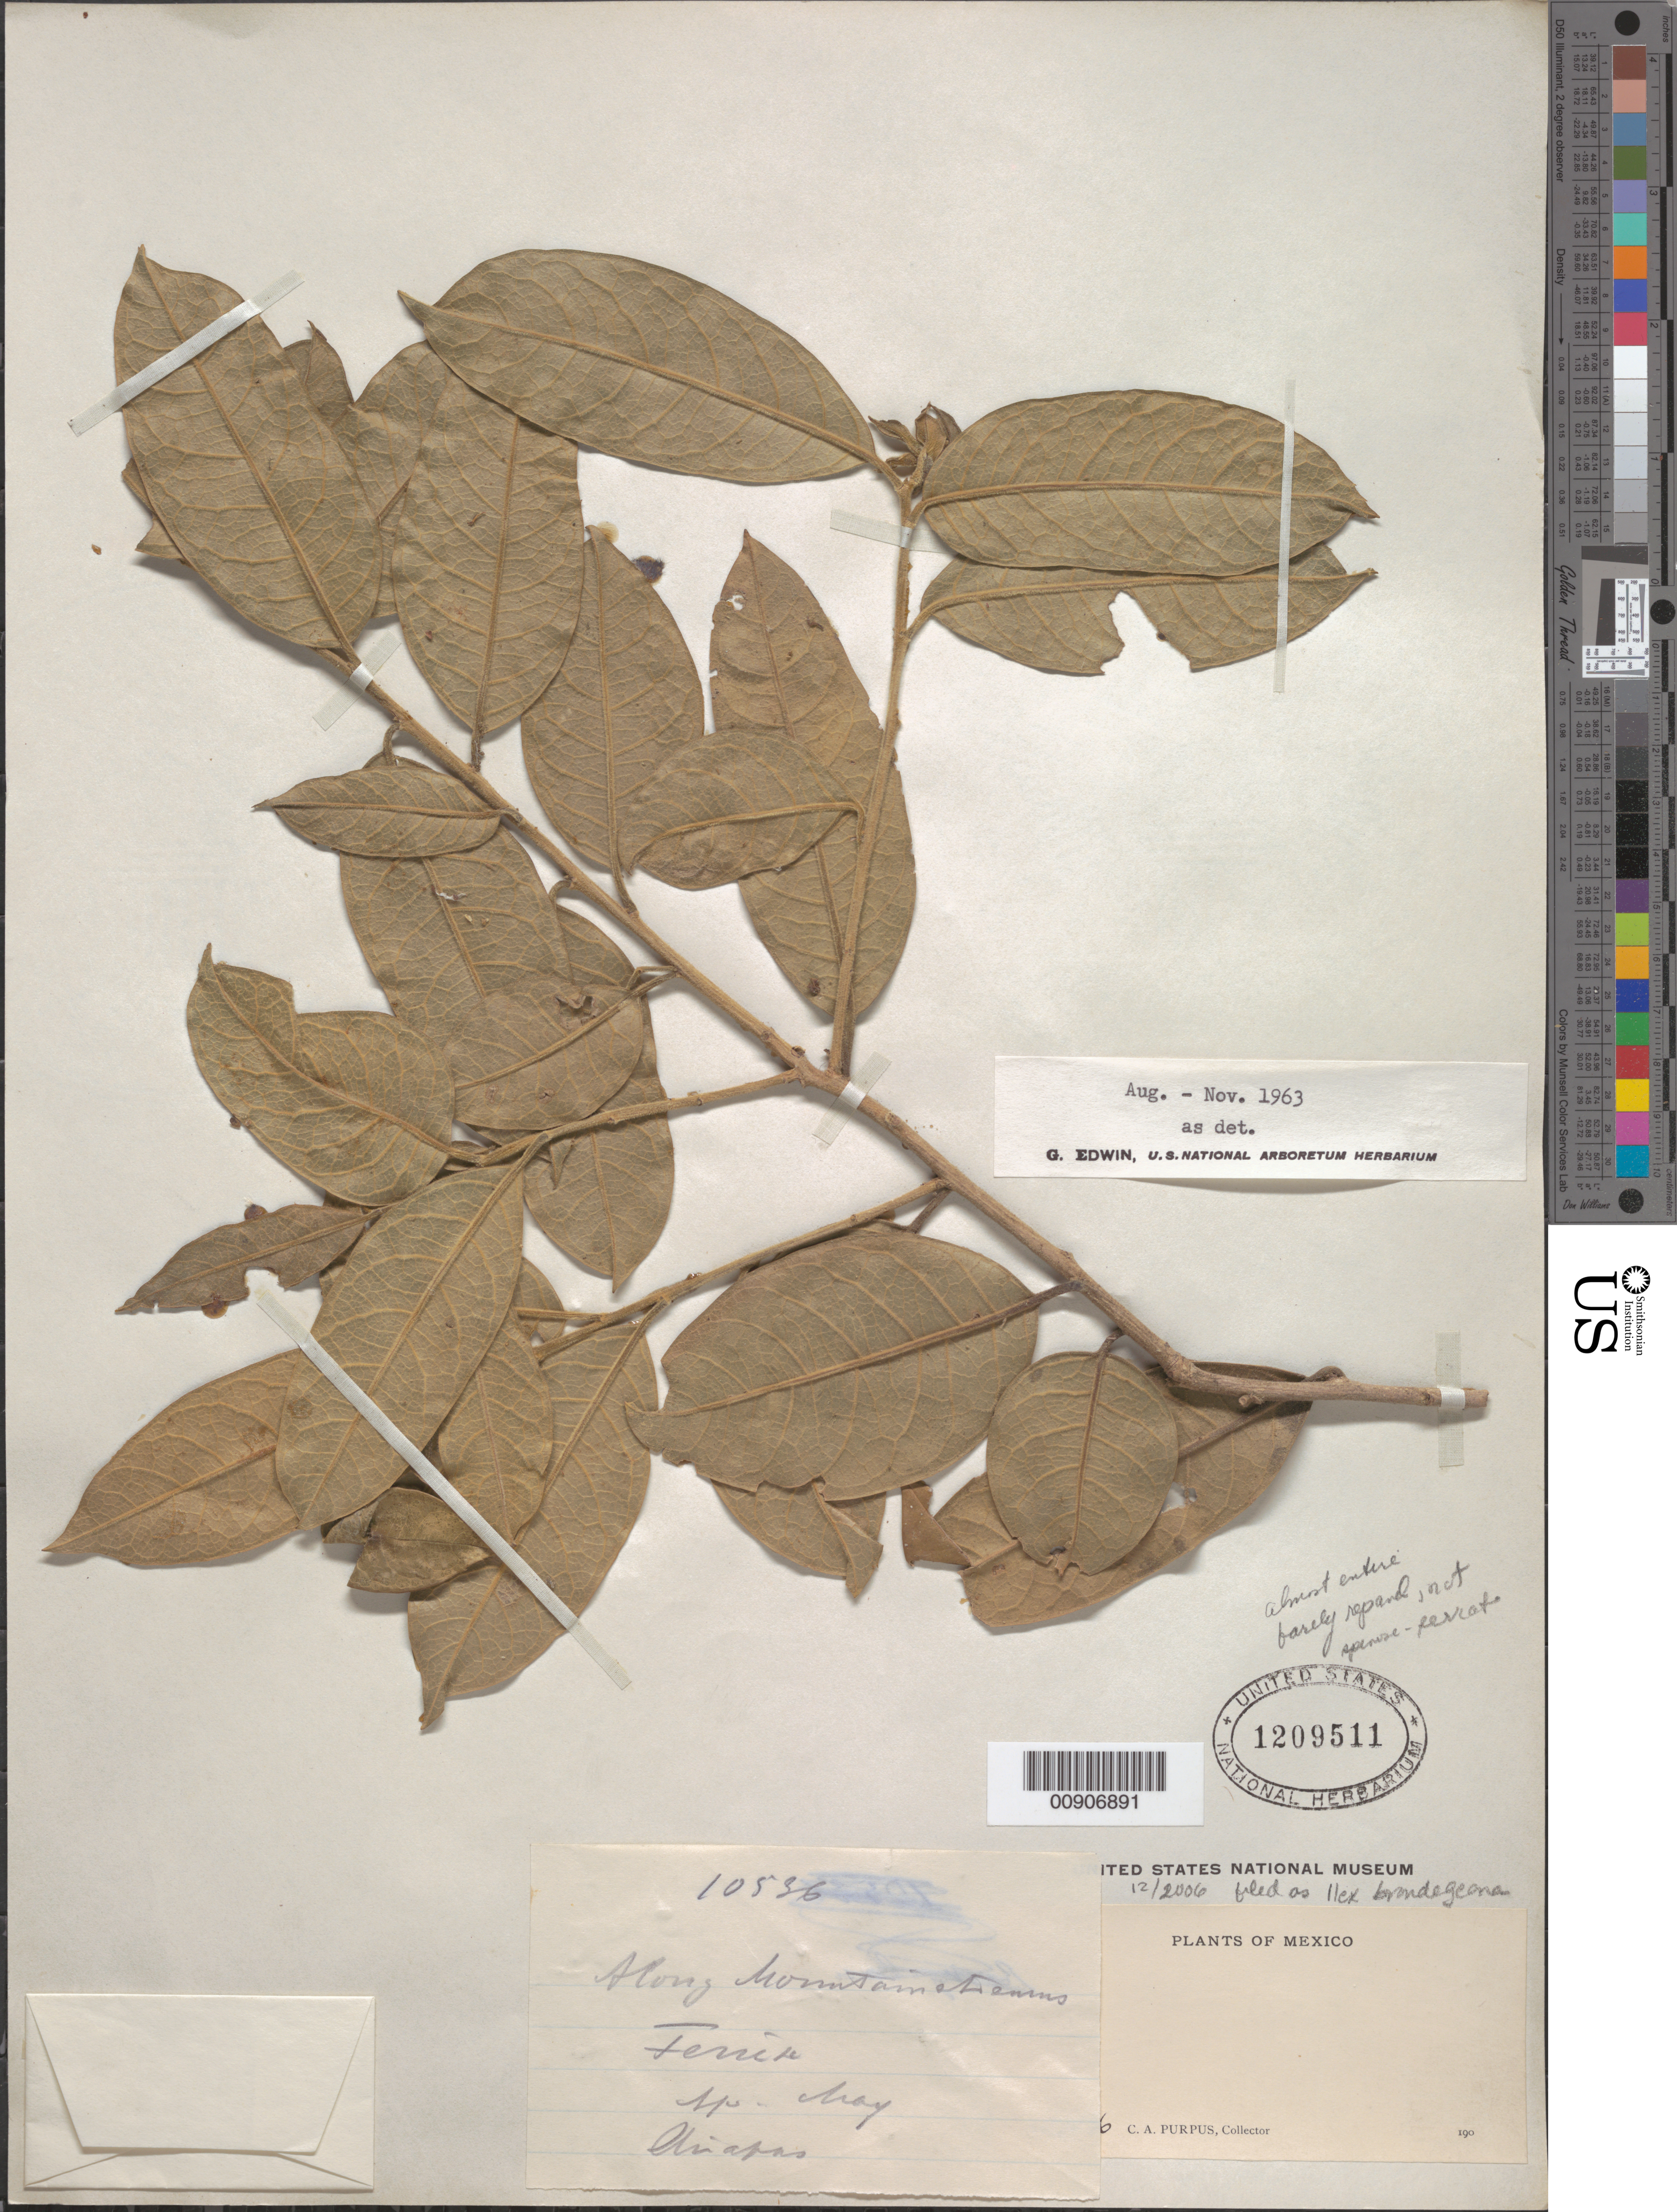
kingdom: Plantae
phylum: Tracheophyta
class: Magnoliopsida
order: Aquifoliales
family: Aquifoliaceae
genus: Ilex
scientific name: Ilex brandegeana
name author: Loes.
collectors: C. A. Purpus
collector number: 10536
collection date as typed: May 190-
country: Mexico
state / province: Chiapas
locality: Fenia, Chiapas.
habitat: Along mountain streams.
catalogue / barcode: US 1209511